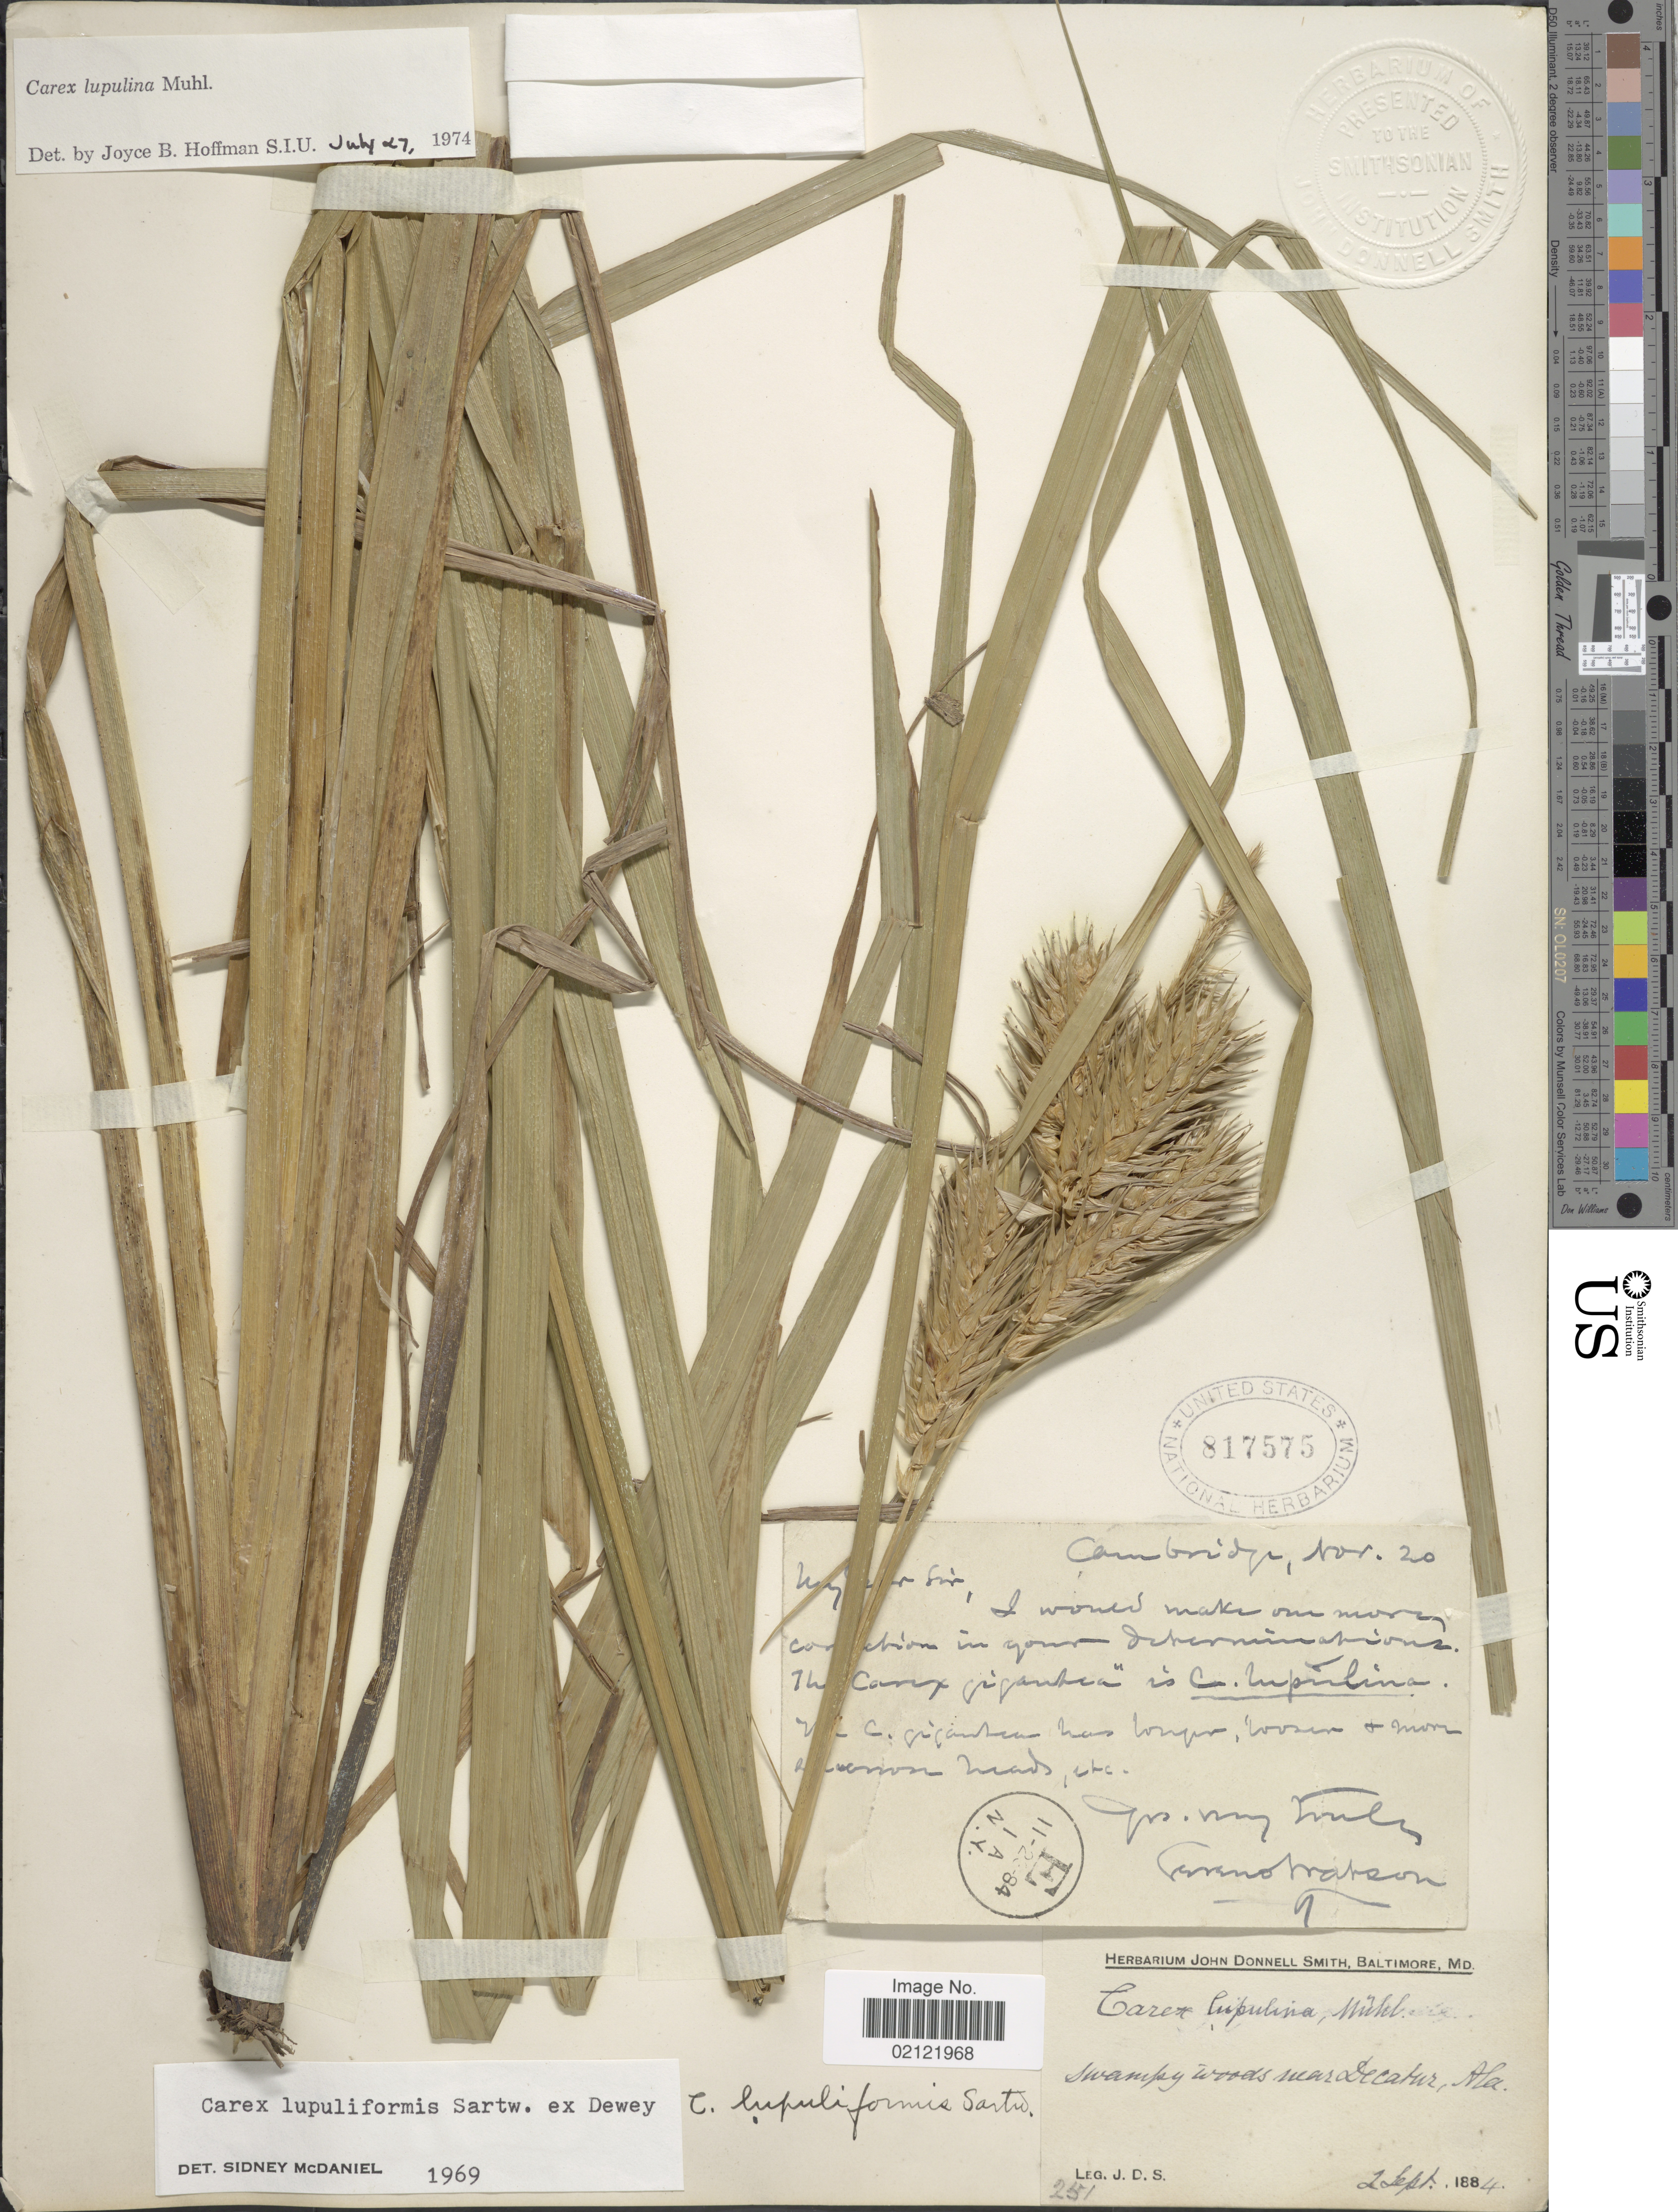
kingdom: Plantae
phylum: Tracheophyta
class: Liliopsida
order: Poales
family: Cyperaceae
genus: Carex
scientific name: Carex lupulina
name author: Muhl. ex Willd.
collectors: J. Donnell Smith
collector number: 251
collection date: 1884-09-02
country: United States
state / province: Alabama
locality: Swampy woods near Decatur, Ala.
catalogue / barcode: US 817575